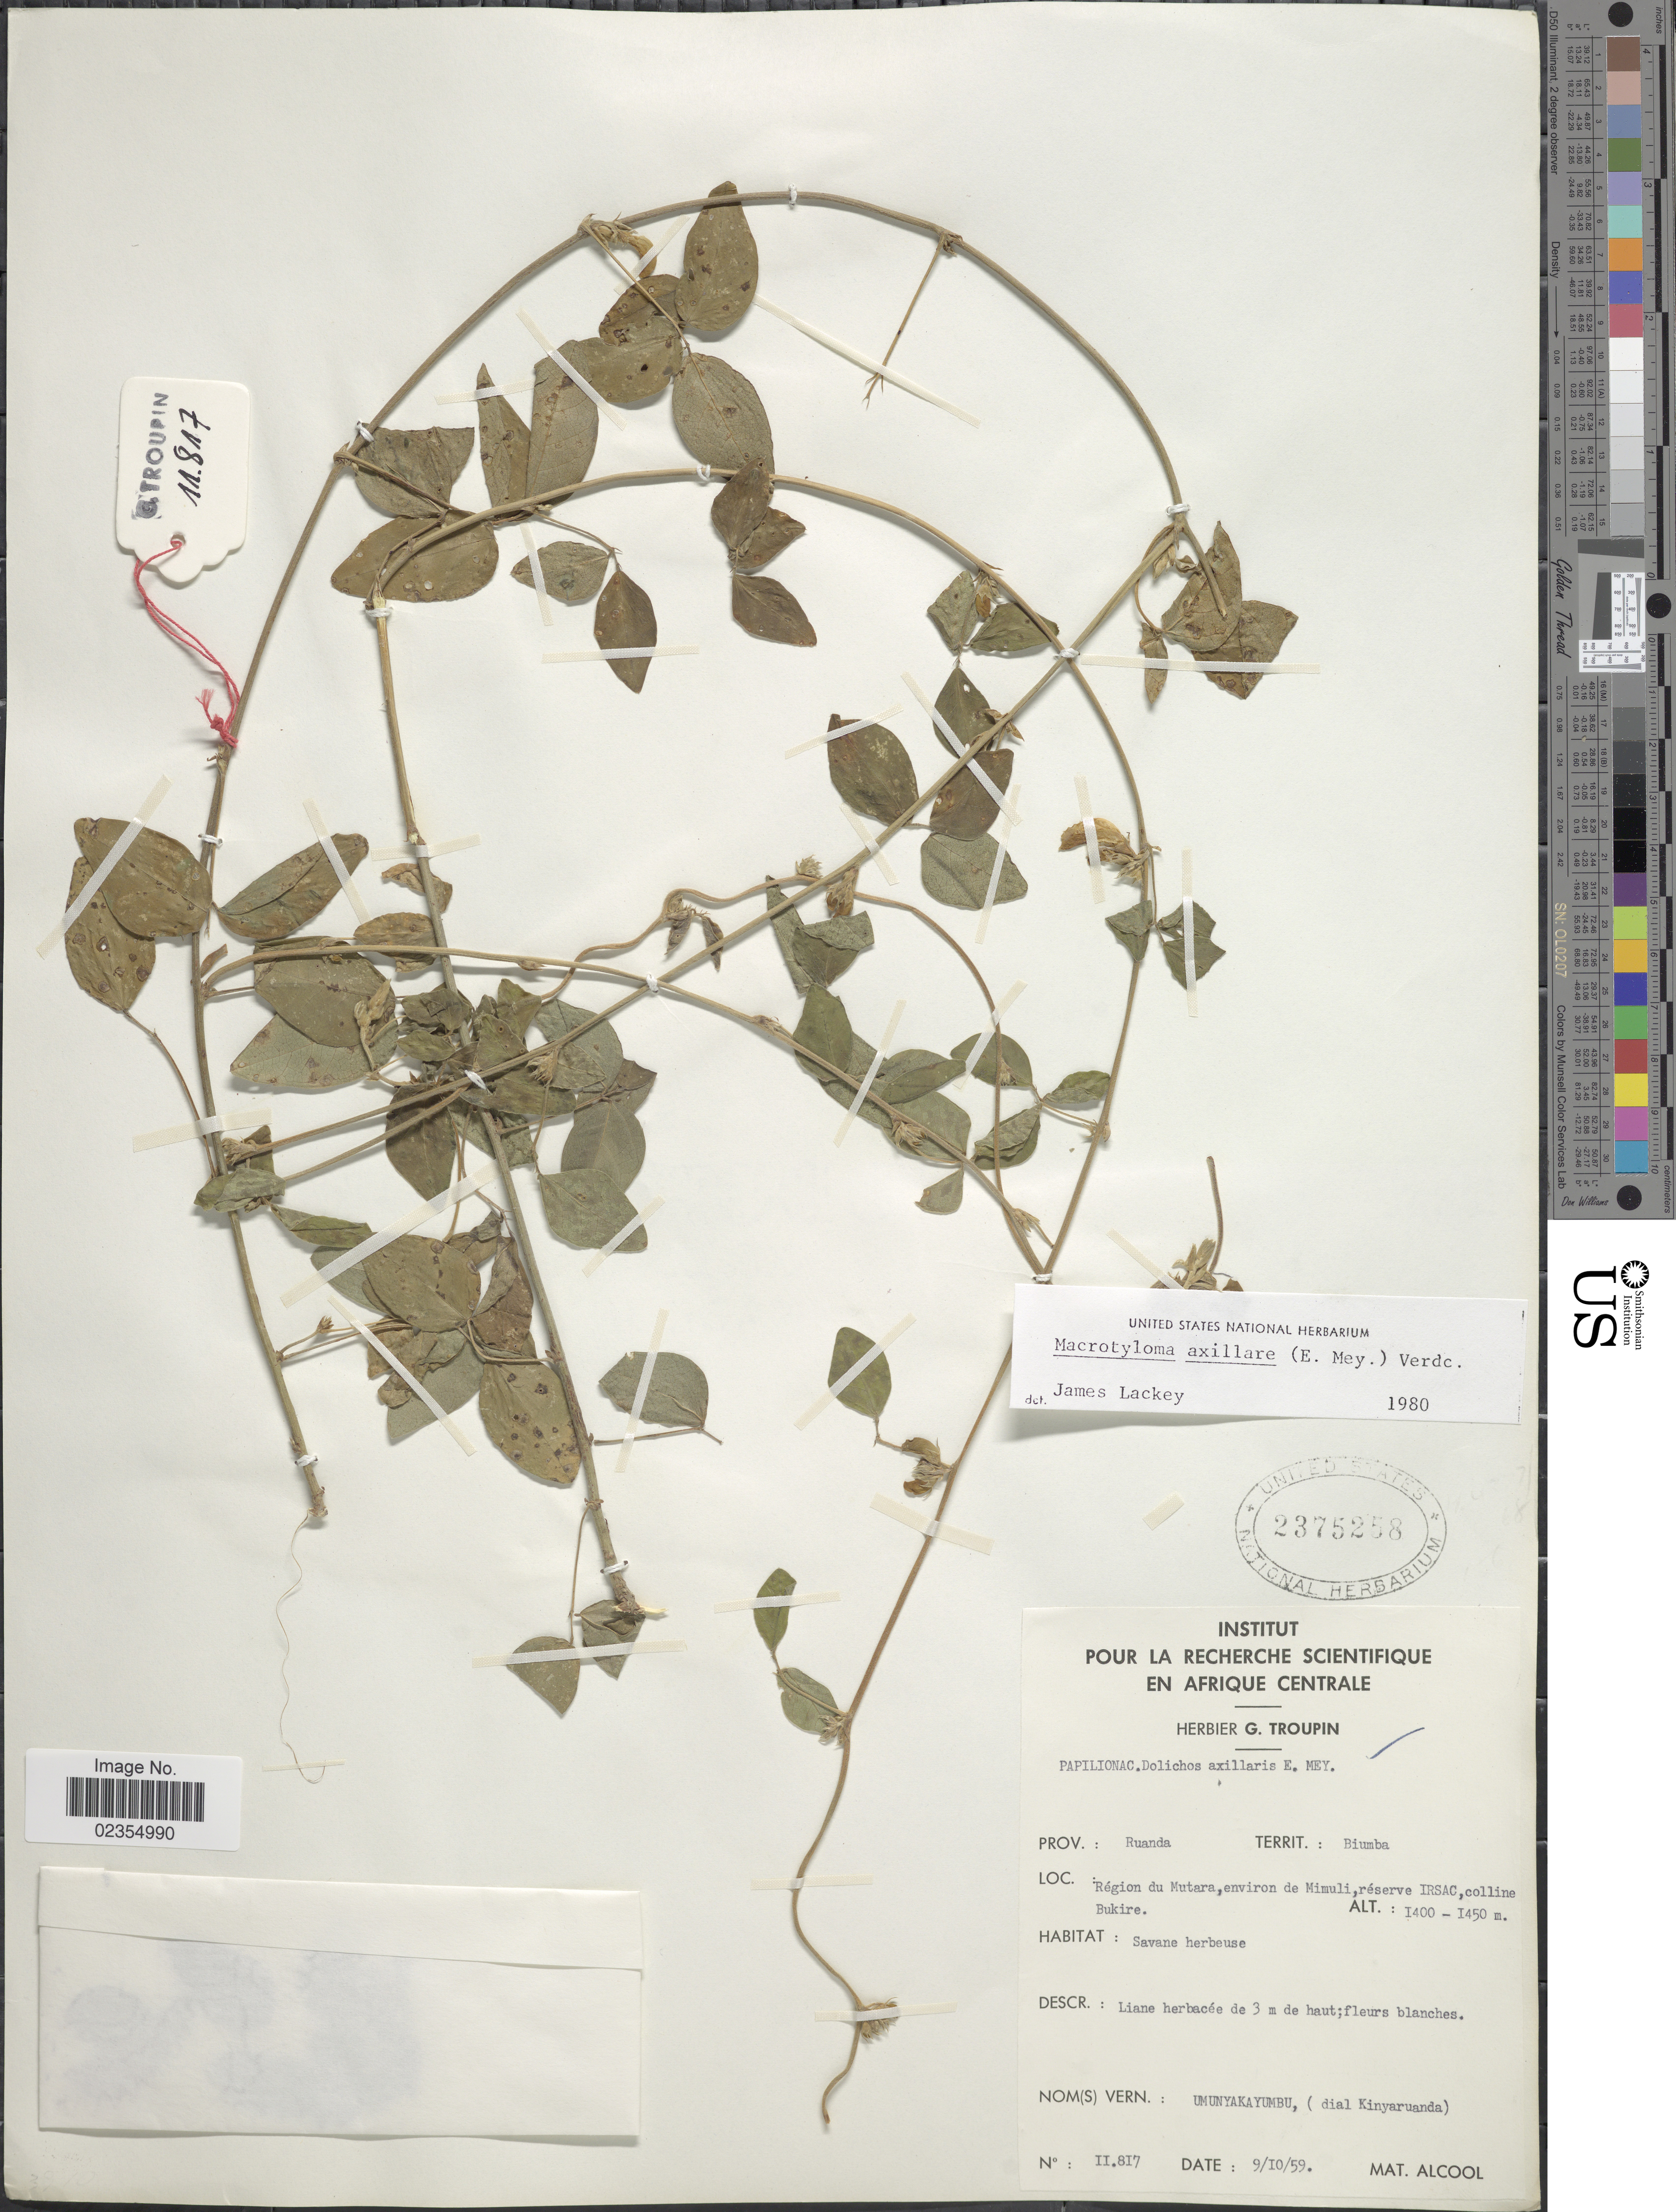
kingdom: Plantae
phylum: Tracheophyta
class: Magnoliopsida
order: Fabales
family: Fabaceae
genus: Macrotyloma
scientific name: Macrotyloma axillare var. axillare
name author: (E. Mey.) Verdc.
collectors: M. Alcool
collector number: II817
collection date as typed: Transcribed d/m/y: 9/10/59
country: Rwanda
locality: Prov.: Ruanda. Territ.: Biumba. Région du Mutera, environ de Mimuli, réserve IRSAC, colline Bukire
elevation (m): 1400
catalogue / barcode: US 2375258